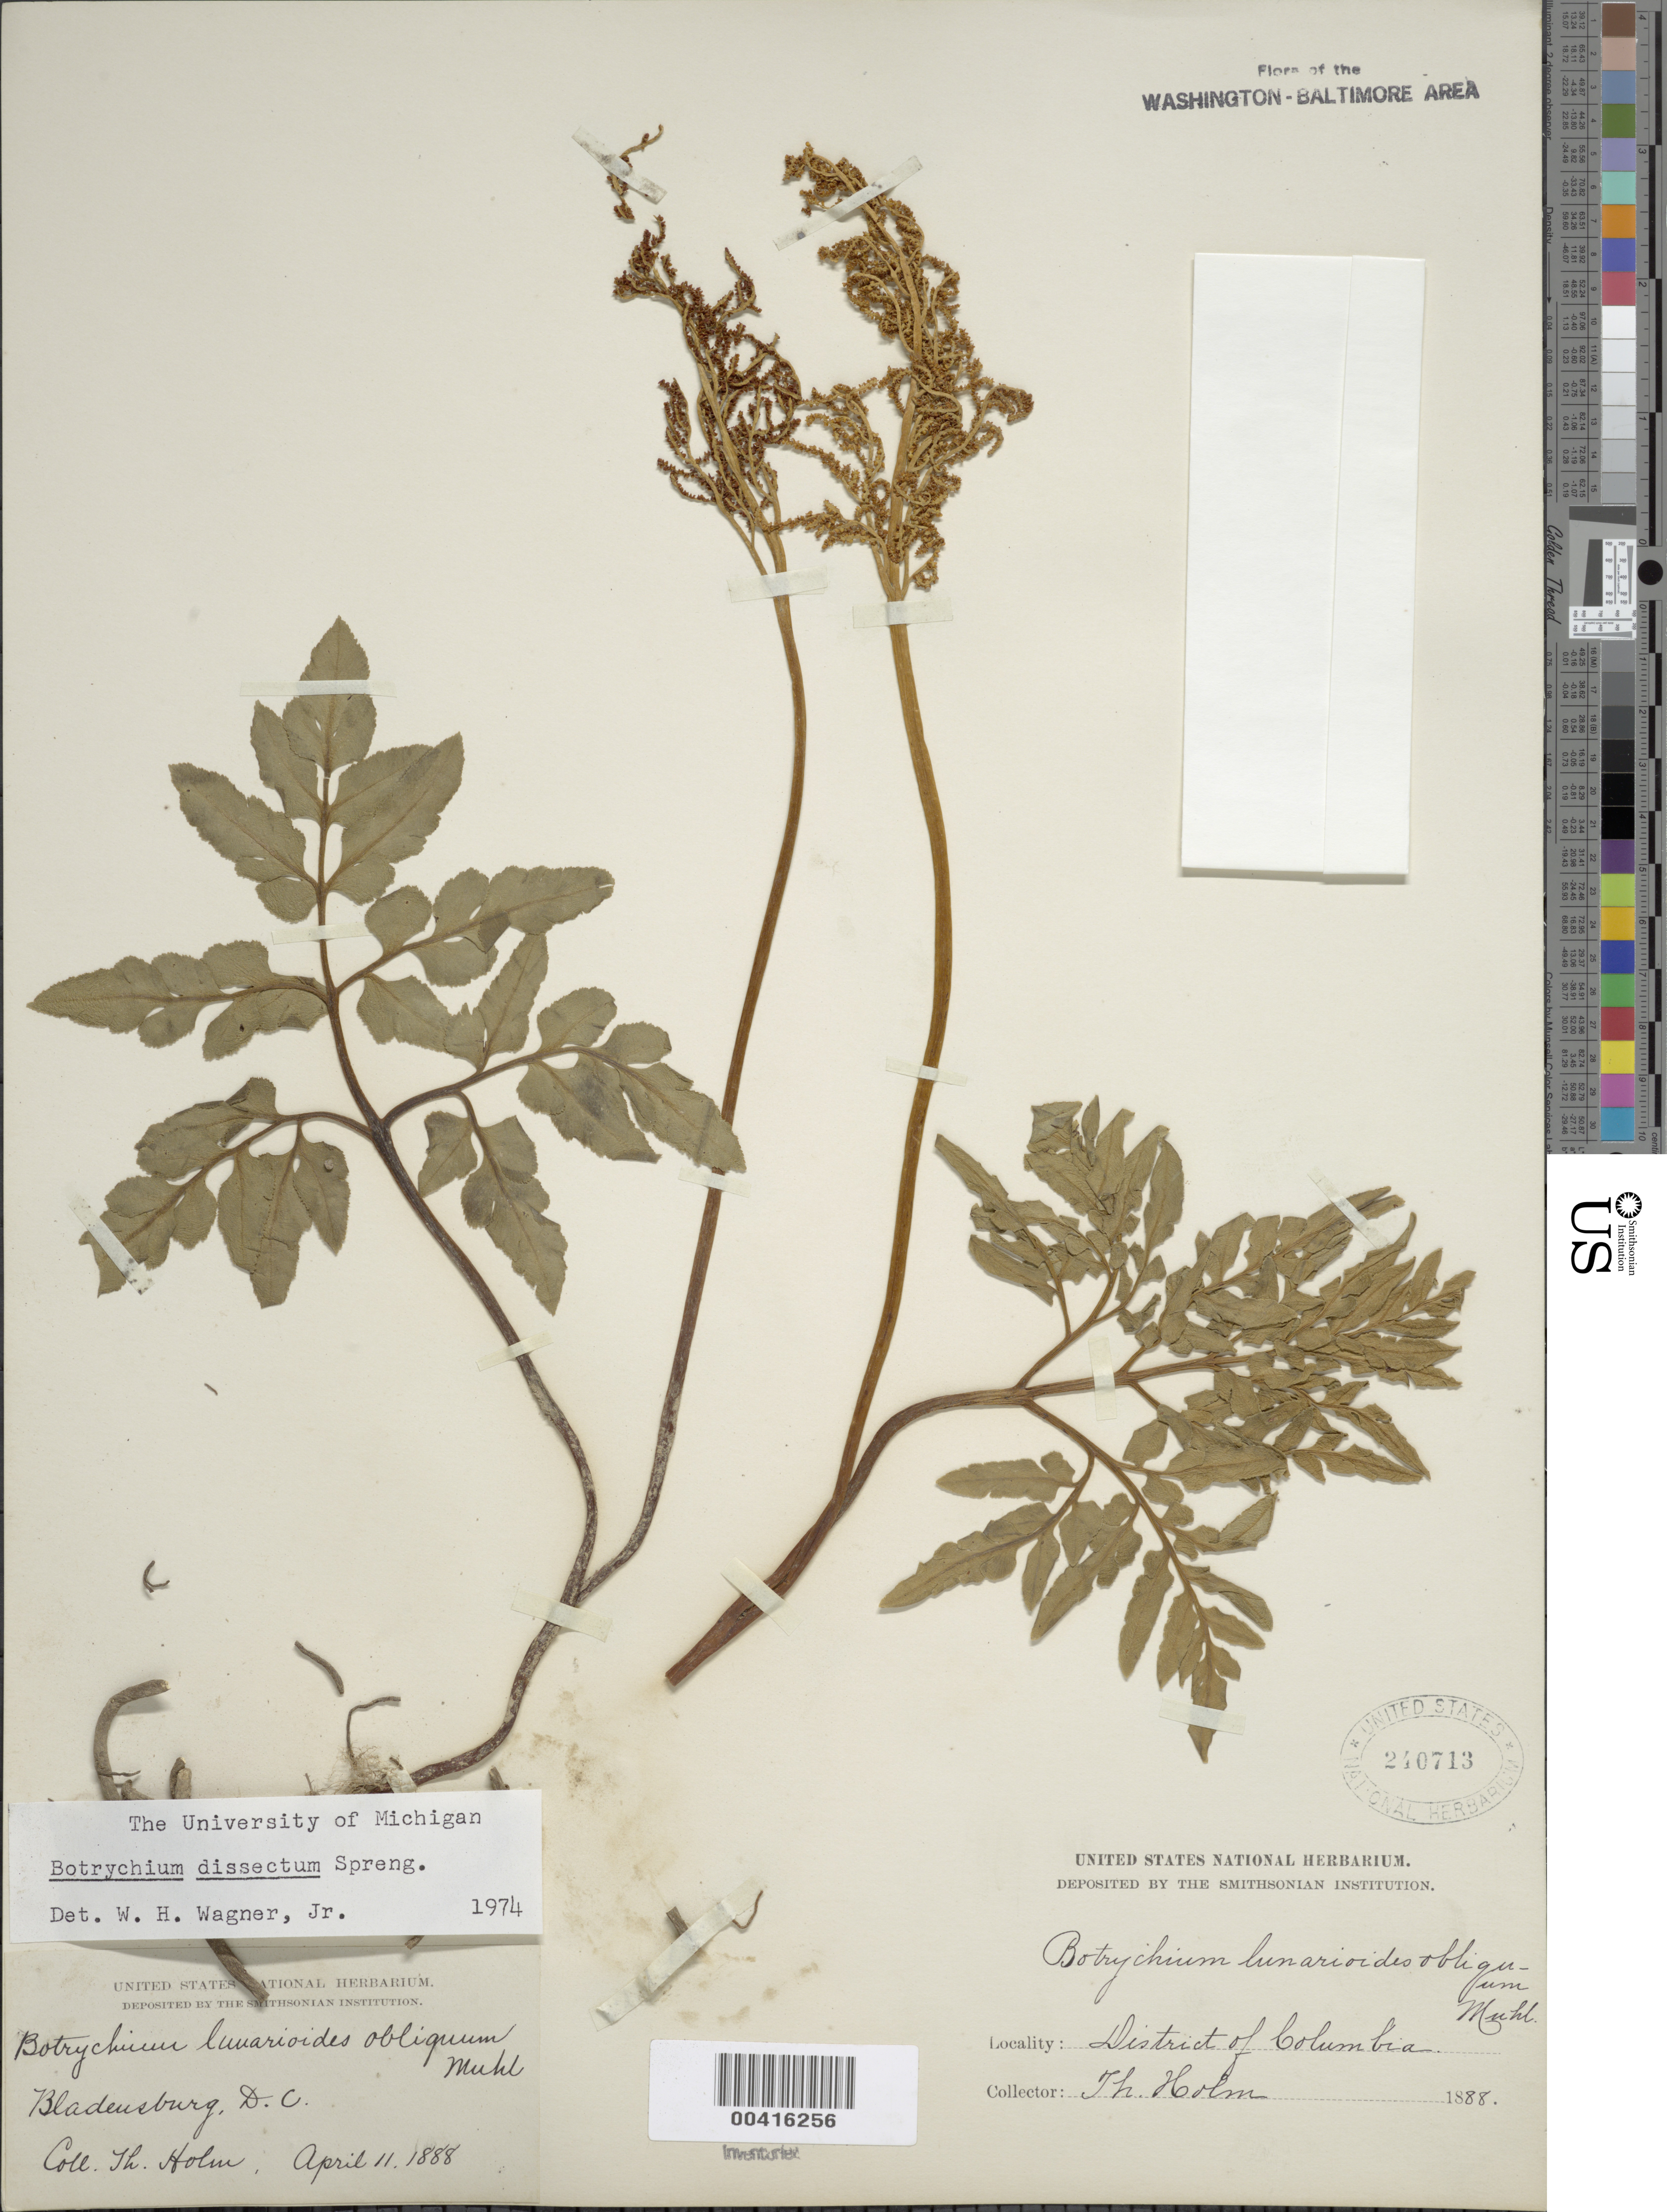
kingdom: Plantae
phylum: Tracheophyta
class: Polypodiopsida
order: Ophioglossales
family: Ophioglossaceae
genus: Botrychium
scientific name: Botrychium dissectum var. obliquum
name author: Clute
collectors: H. T. Holm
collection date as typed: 11 Apr 1888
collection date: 1888-04-11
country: United States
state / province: Maryland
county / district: Prince George's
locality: Bladensburg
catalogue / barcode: US 240713